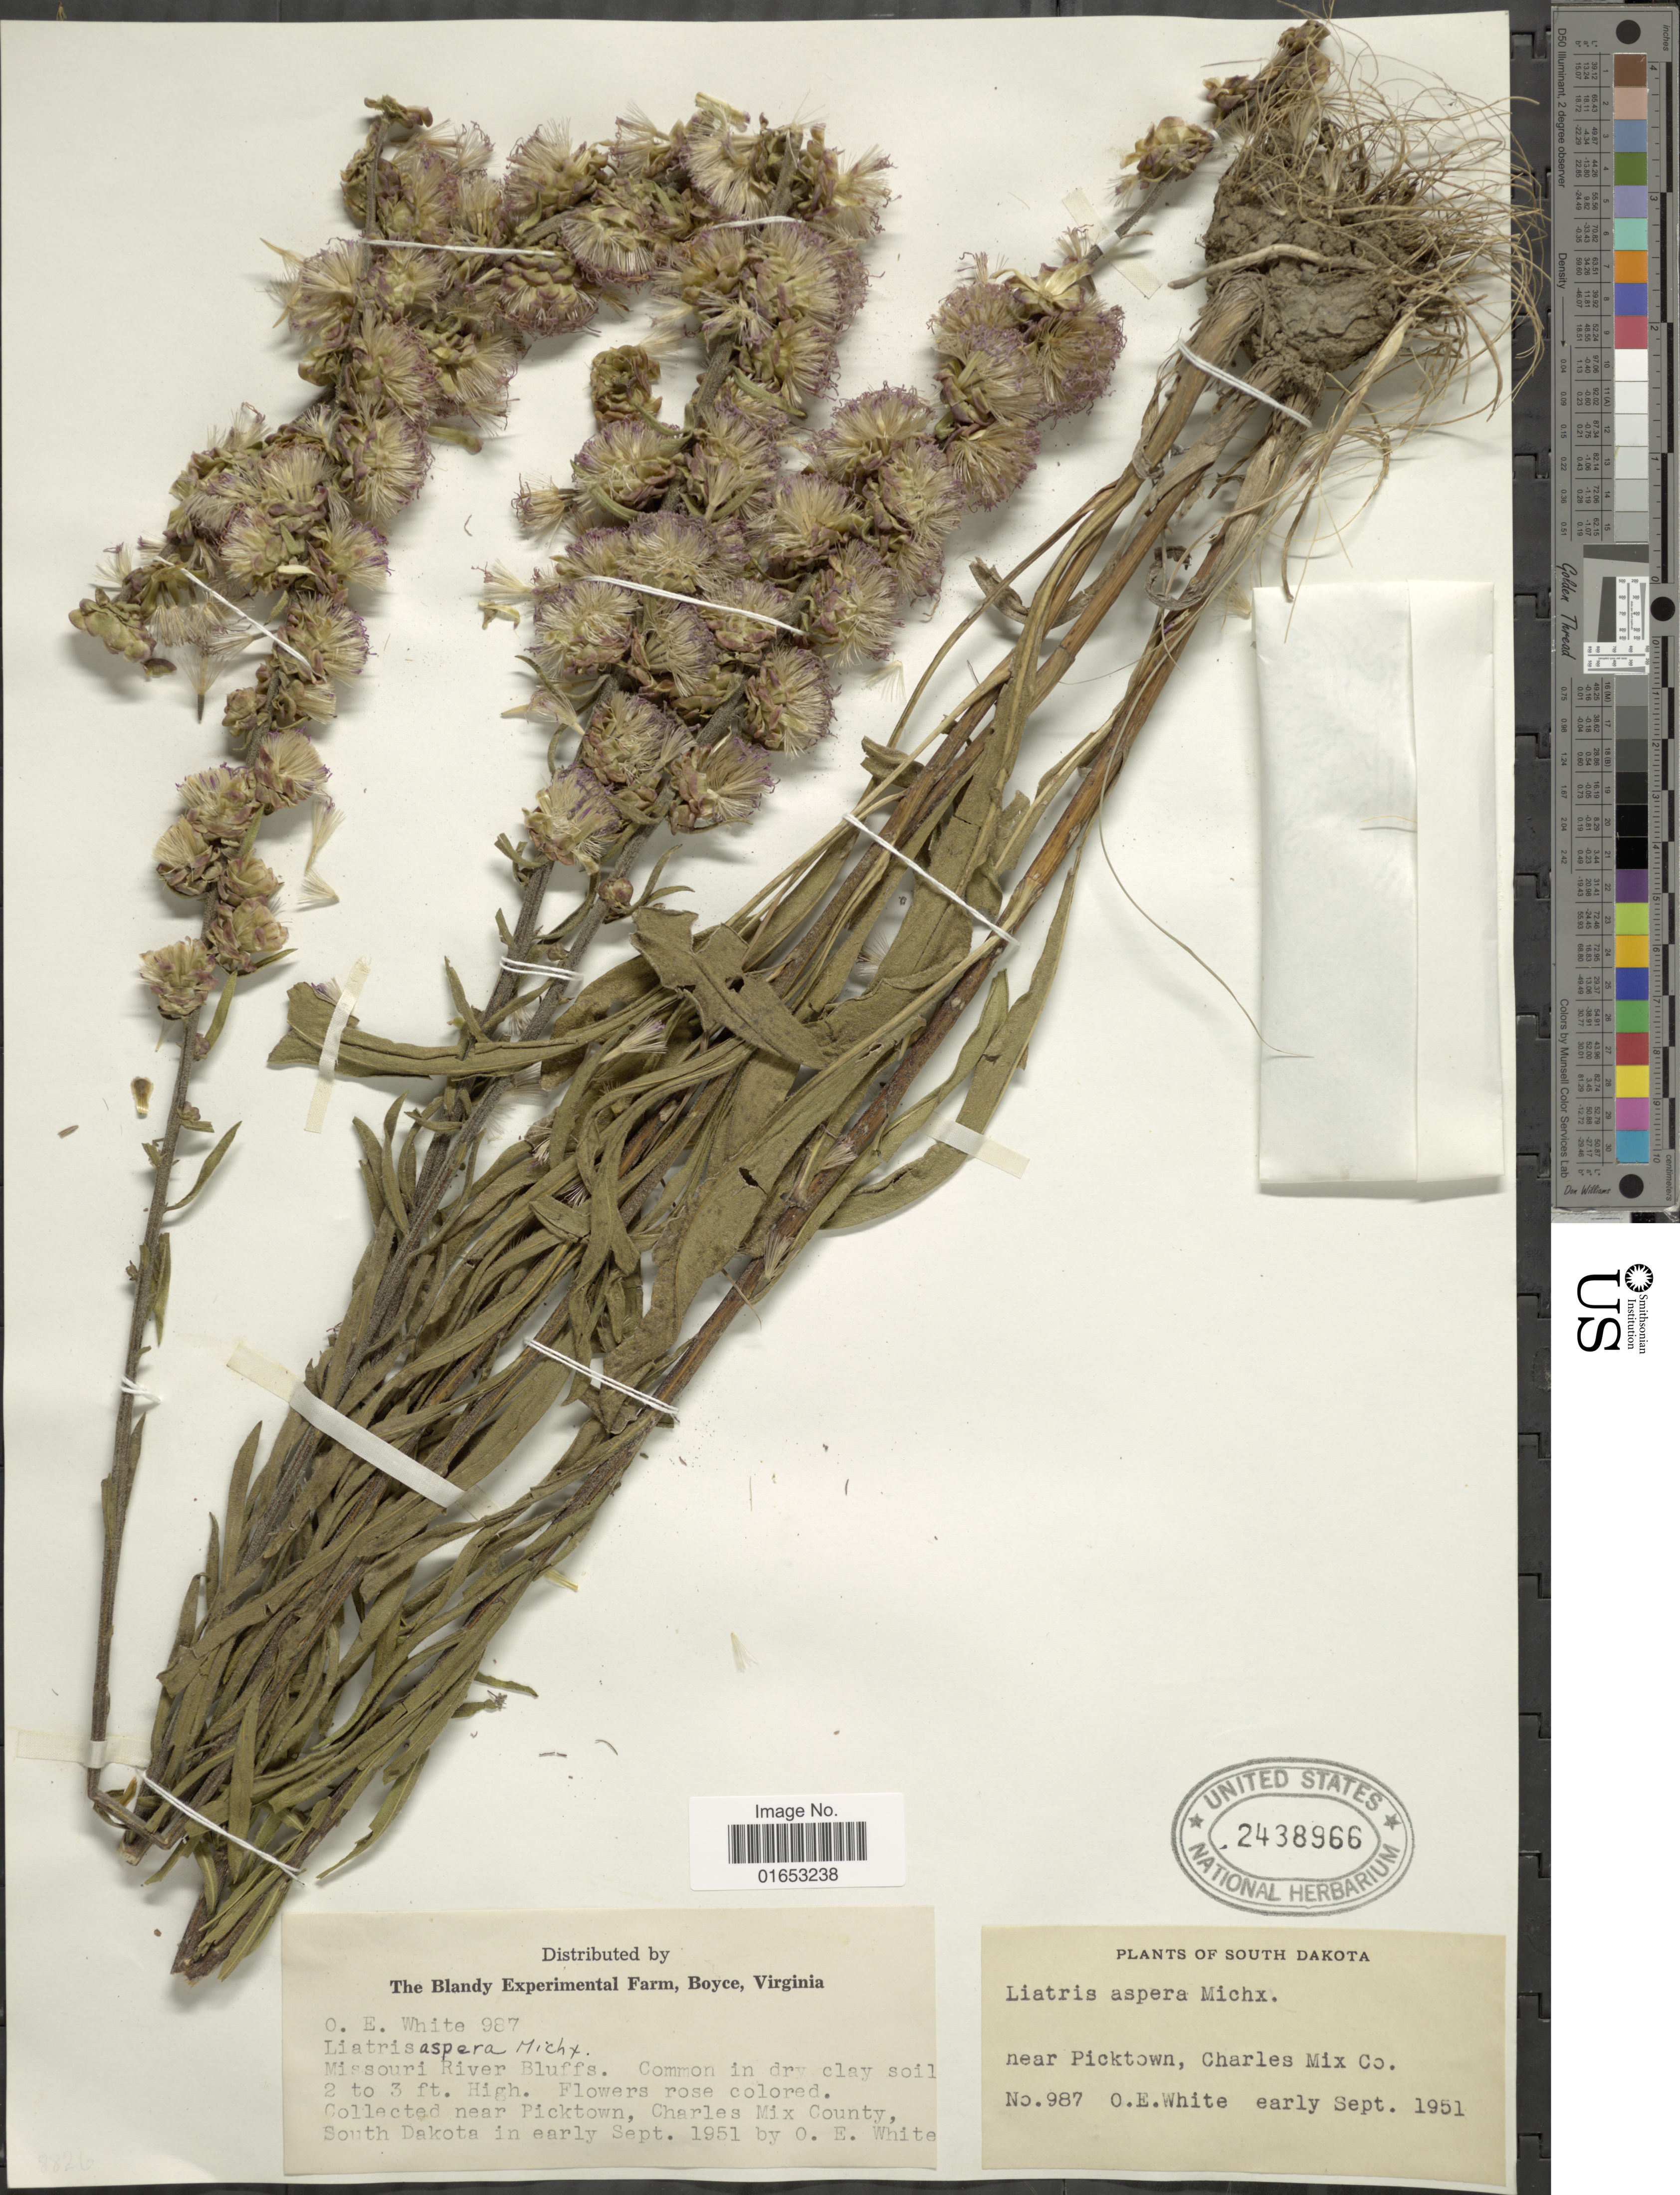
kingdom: Plantae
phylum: Tracheophyta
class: Magnoliopsida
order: Asterales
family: Asteraceae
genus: Liatris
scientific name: Liatris aspera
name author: Michx.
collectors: O. E. White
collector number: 987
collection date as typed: Early Sept. 1951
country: United States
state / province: South Dakota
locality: Near Picktown, Charles Mix Co., Missouri River Bluffs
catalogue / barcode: US 2438966